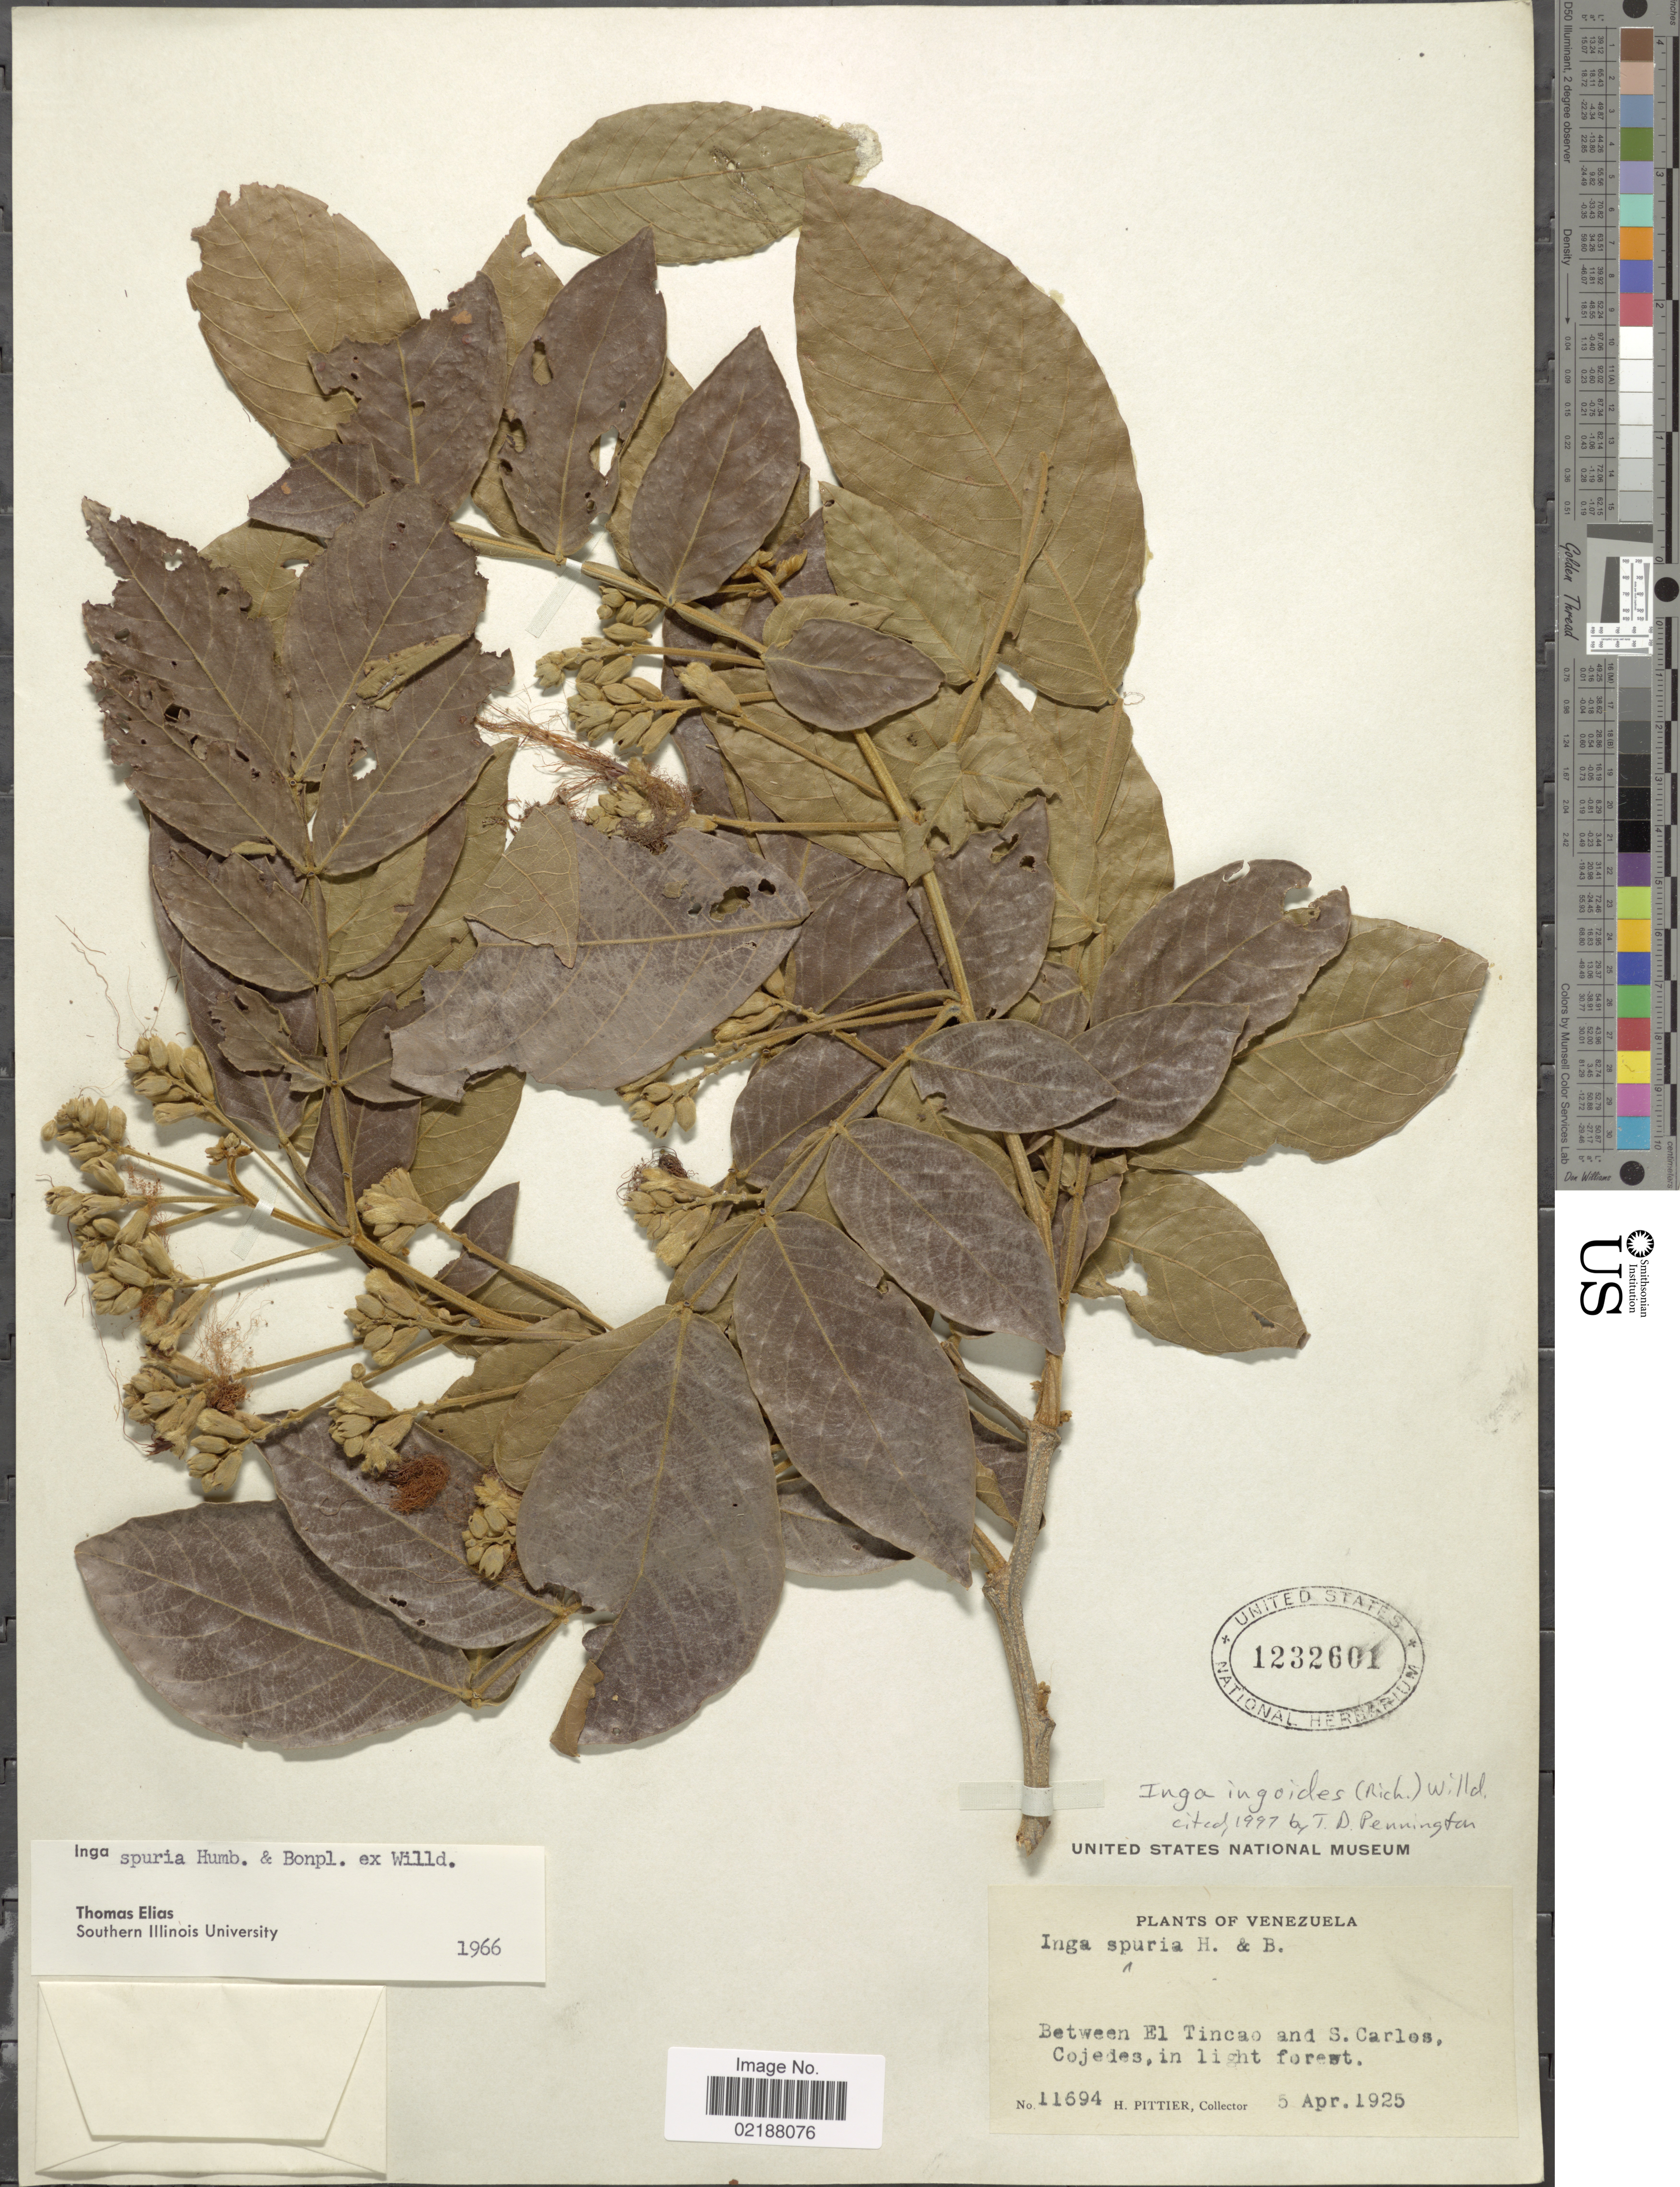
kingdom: Plantae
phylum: Tracheophyta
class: Magnoliopsida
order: Fabales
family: Fabaceae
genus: Inga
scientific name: Inga ingoides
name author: (Rich.) Willd.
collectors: H. F. Pittier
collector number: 11694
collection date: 1925-04-05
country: Venezuela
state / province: Cojedes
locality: Between el Tincao and S. Carlos, Cojedes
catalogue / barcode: US 1232601